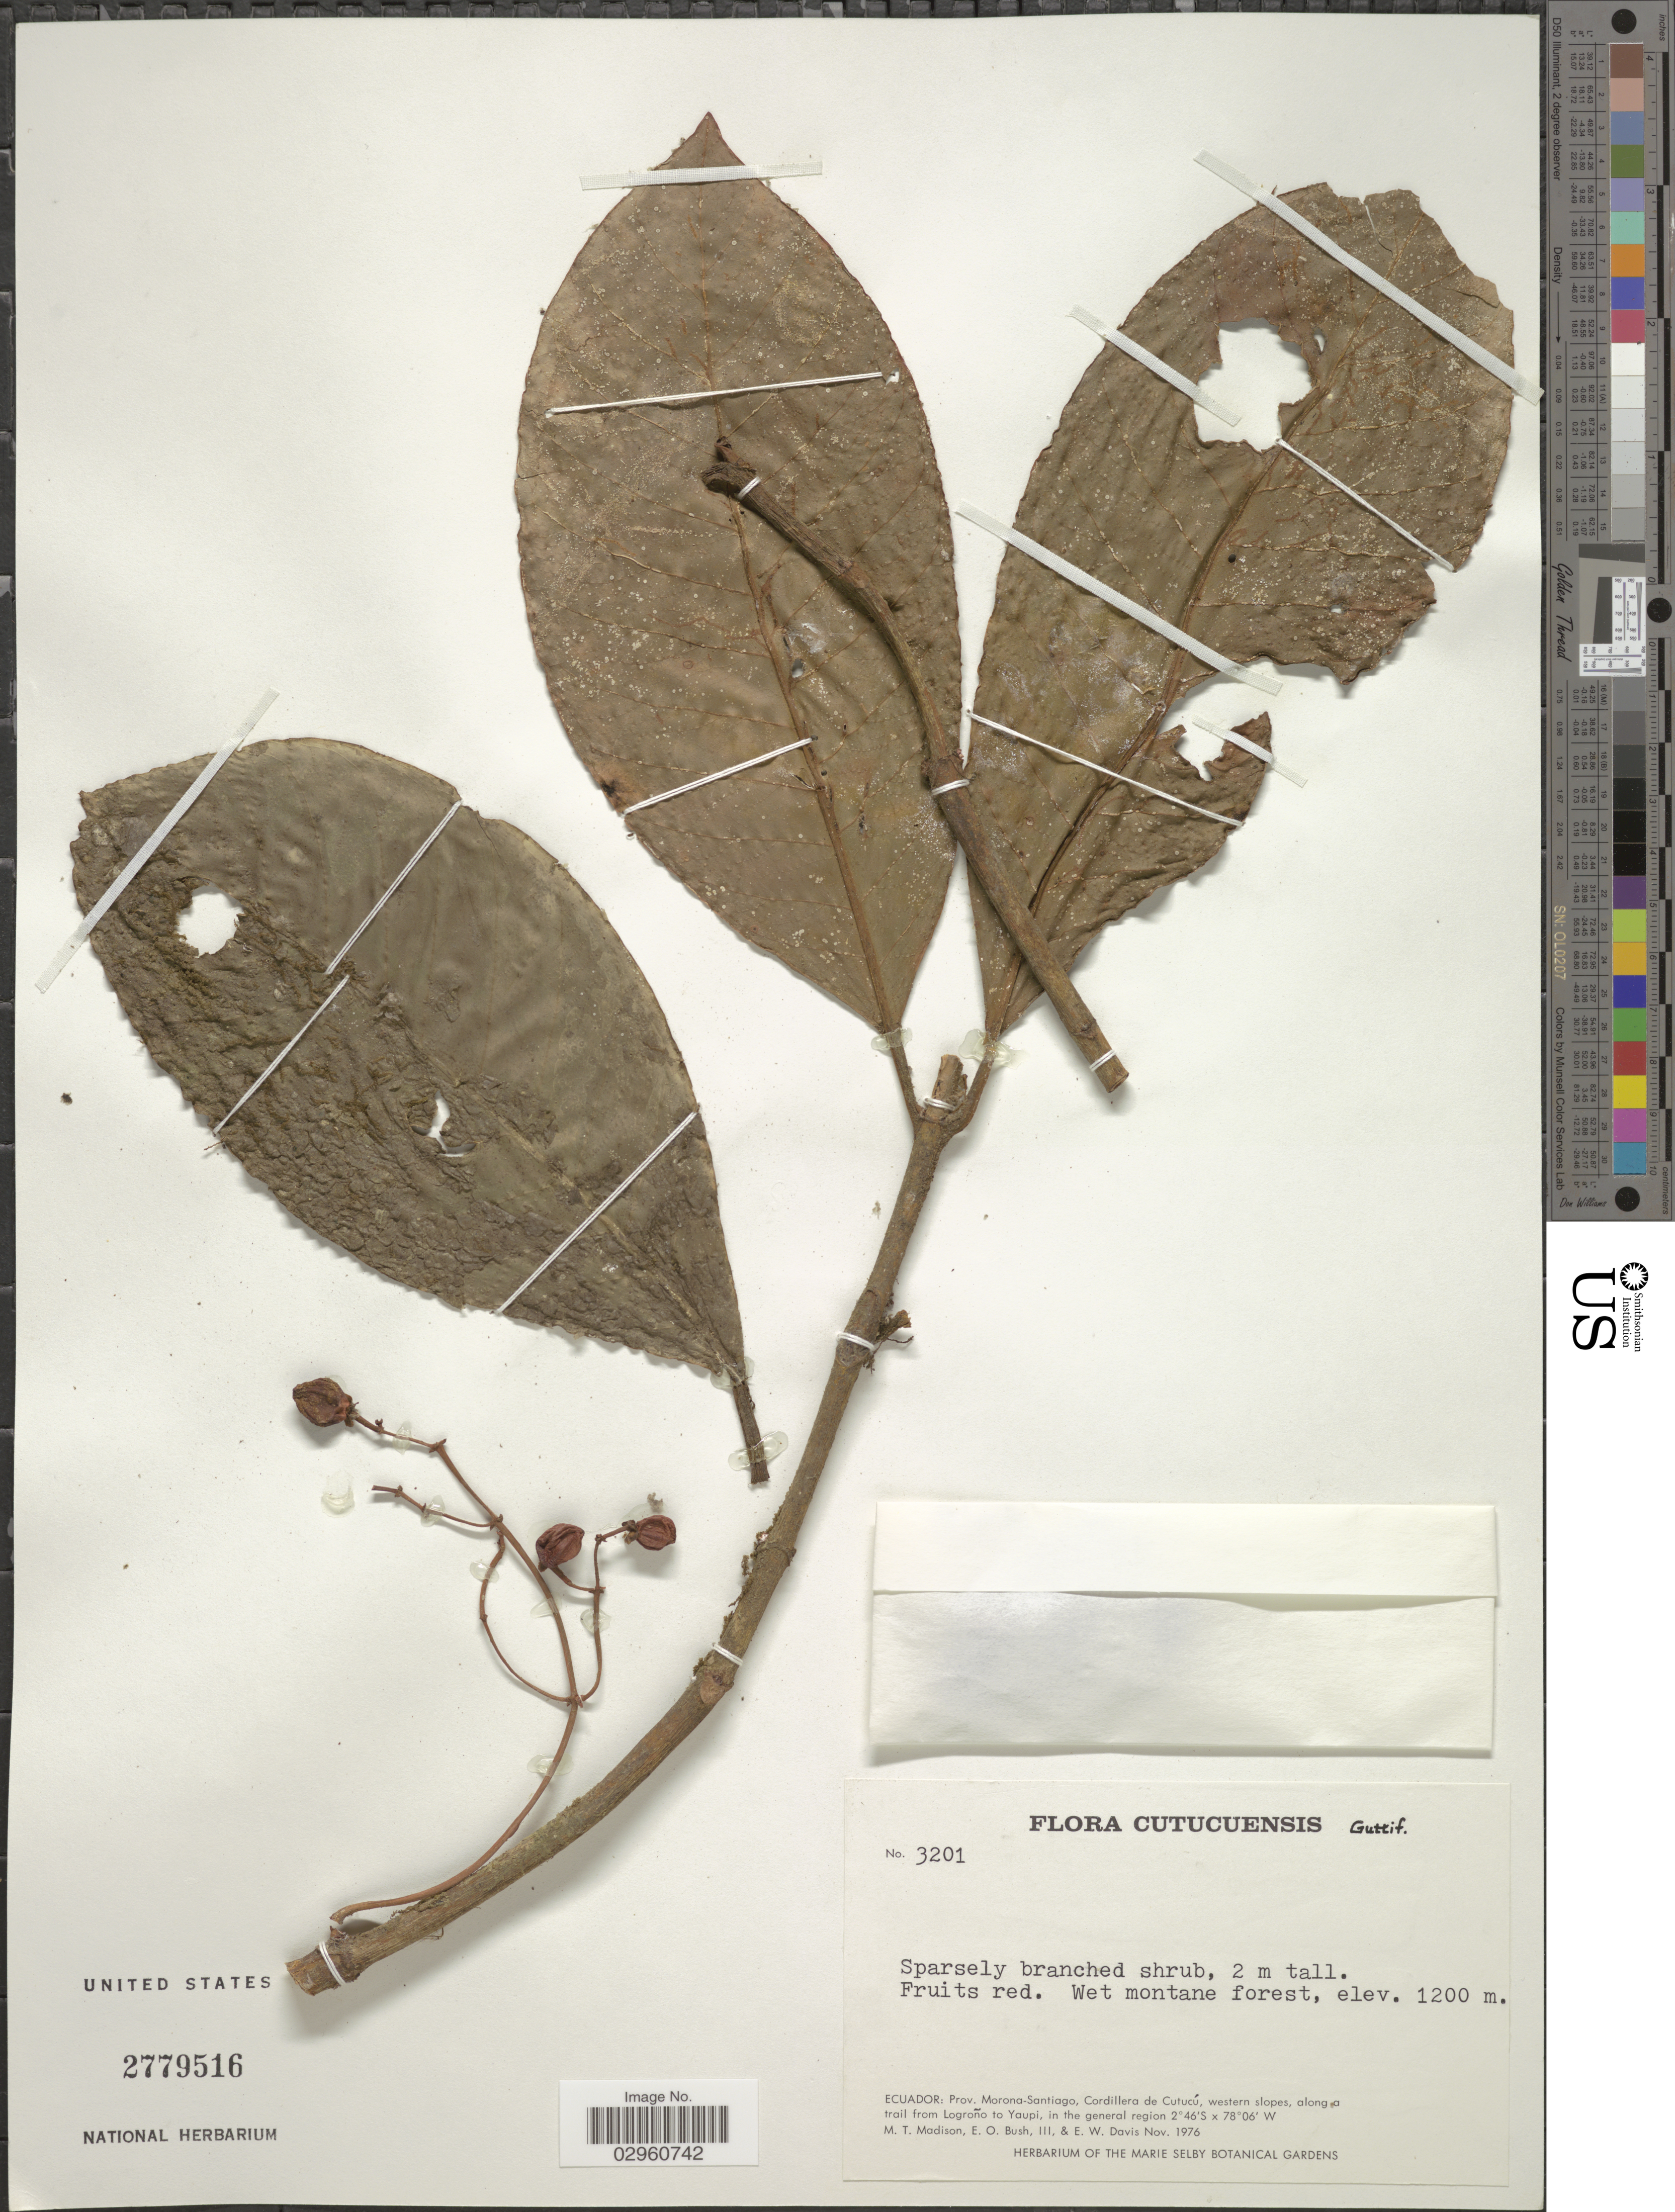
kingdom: Plantae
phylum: Tracheophyta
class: Magnoliopsida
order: Malpighiales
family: Clusiaceae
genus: Chrysochlamys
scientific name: Chrysochlamys sp.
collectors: M. T. Madison, E. O. Bush & E. W. Davis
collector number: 3201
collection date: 1976-11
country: Ecuador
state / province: Morona-Santiago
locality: Prov. Morona-Santiago, Cordillera de Cutucú, western slopes, along a trail from Logroño to Yaupi.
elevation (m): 1200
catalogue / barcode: US 2779516